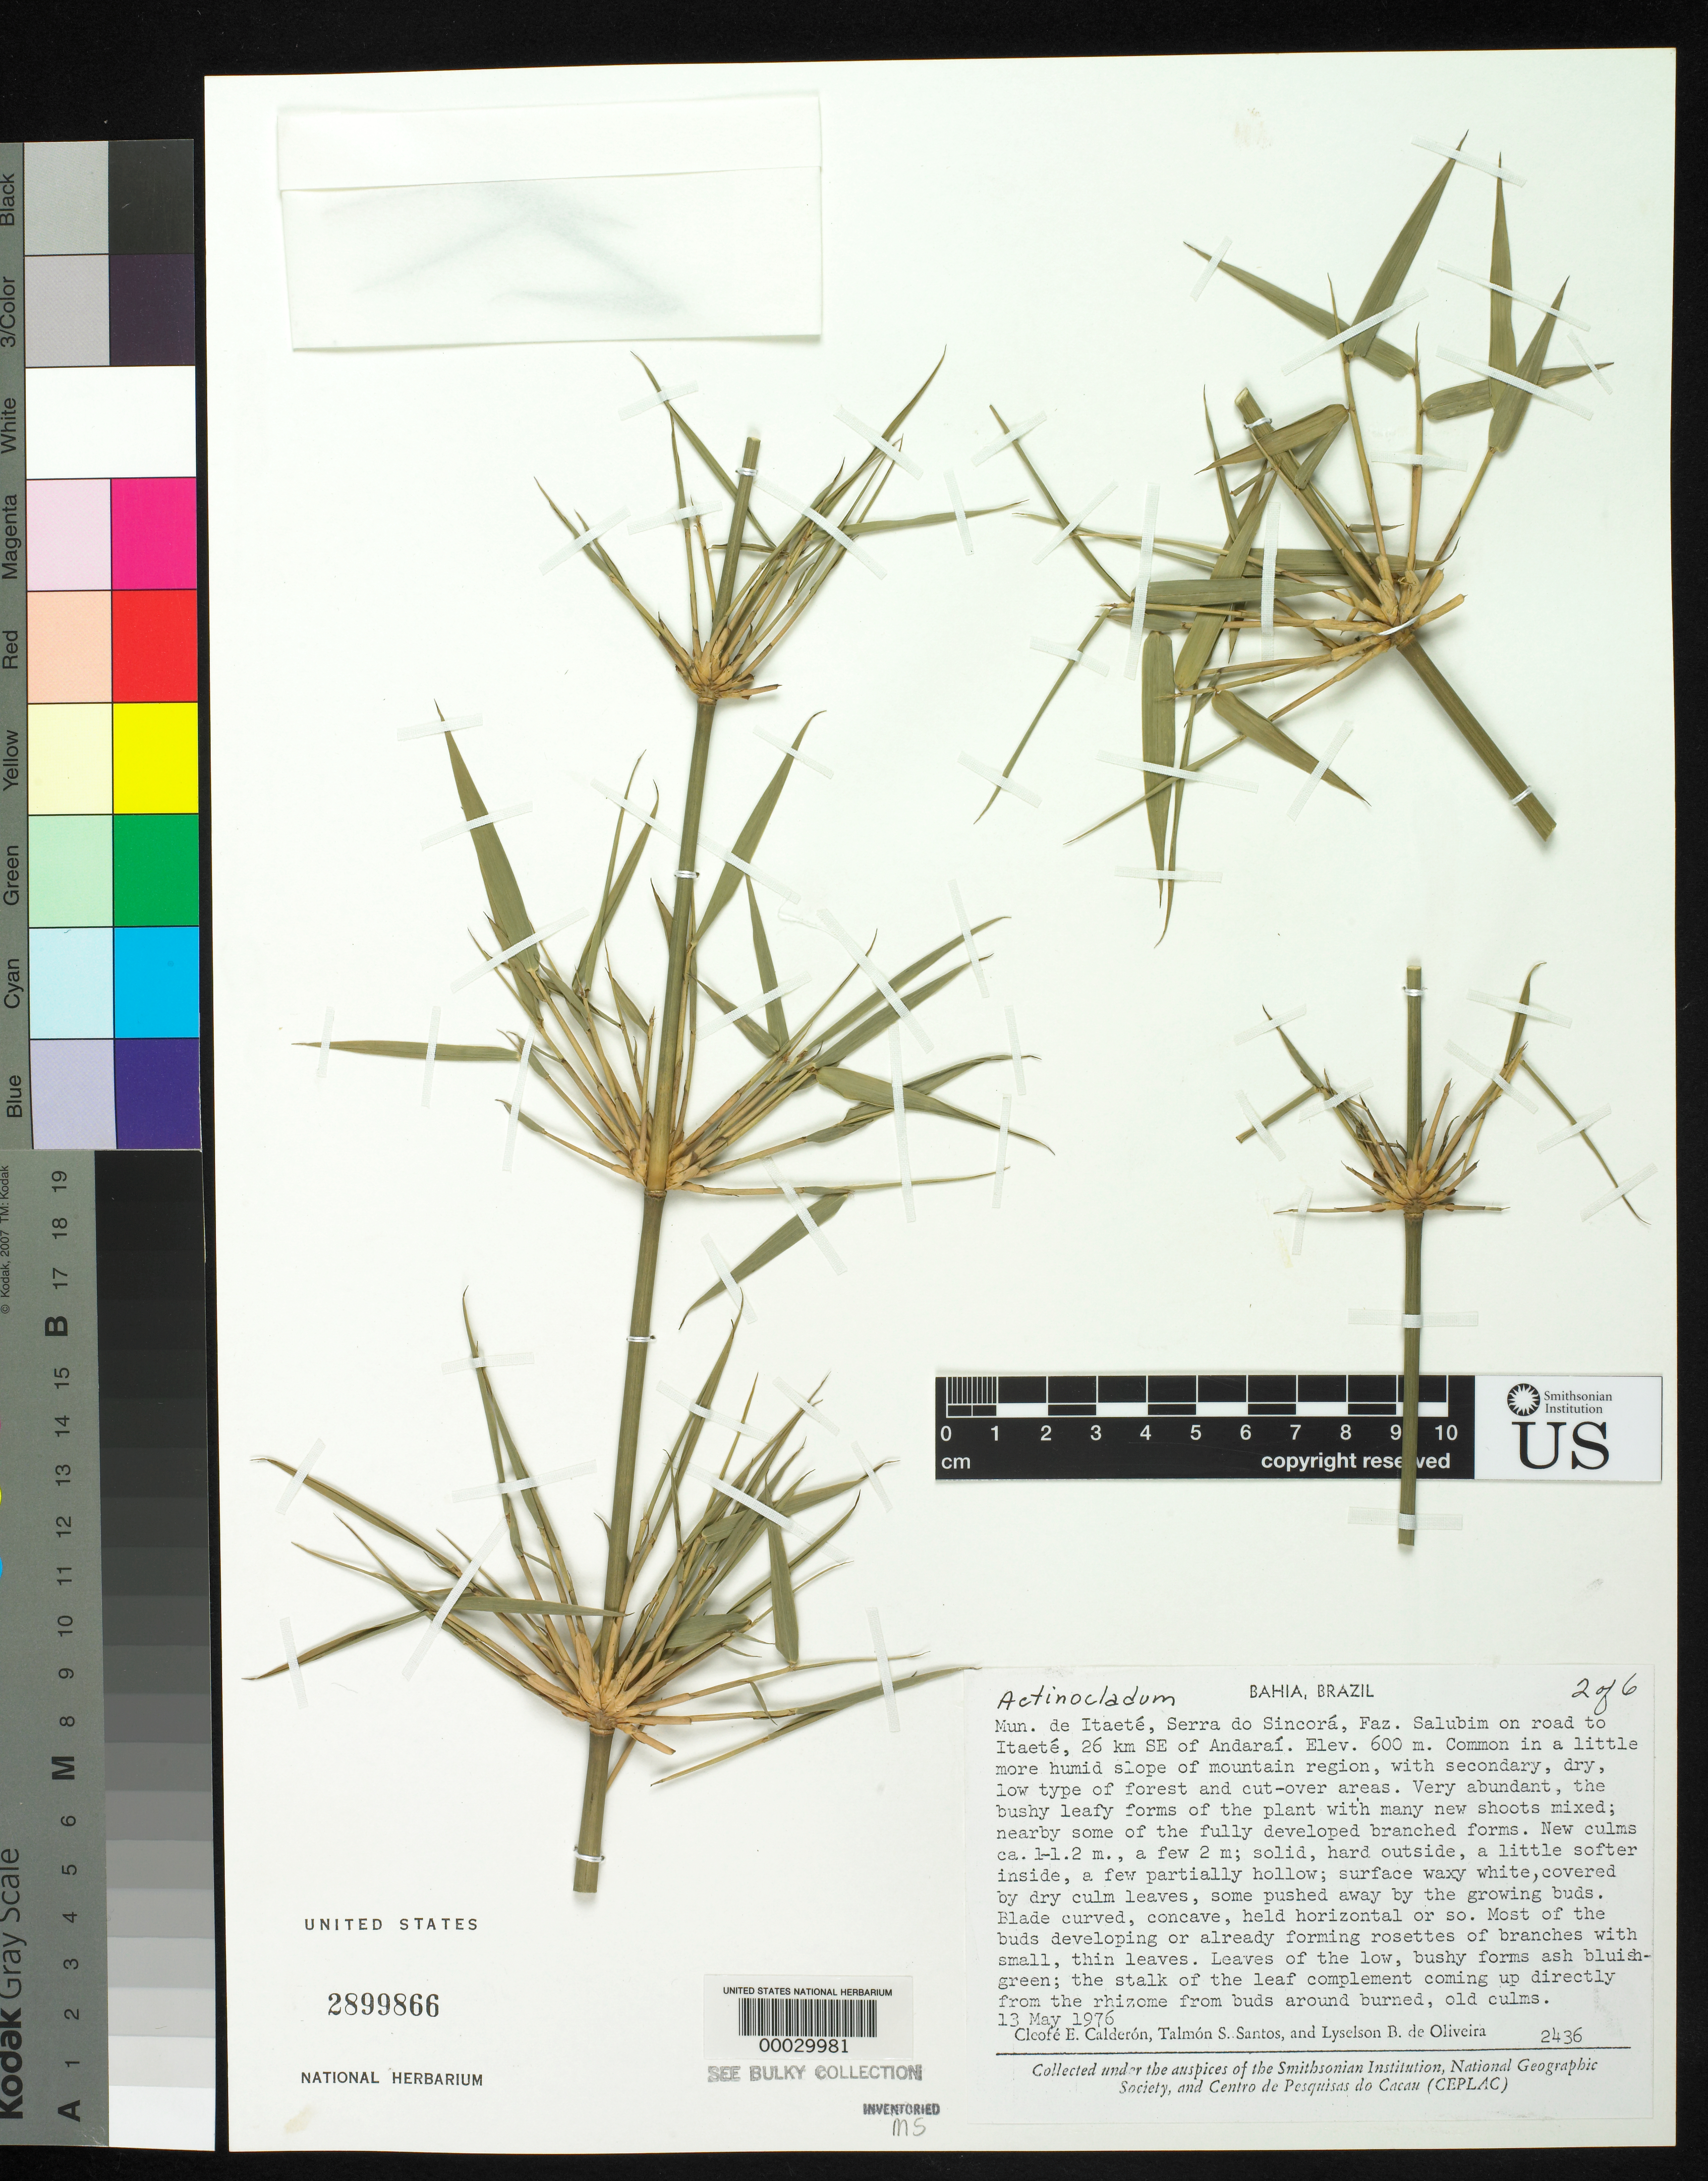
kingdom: Plantae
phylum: Tracheophyta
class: Liliopsida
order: Poales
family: Poaceae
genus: Actinocladum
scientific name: Actinocladum verticillatum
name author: (Nees) McClure ex Soderstr.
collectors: C. E. Calderón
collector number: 2436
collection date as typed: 13 May 1976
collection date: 1976-05-13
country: Brazil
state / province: Bahia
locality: Serra do sincora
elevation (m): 600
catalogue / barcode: US 2899866